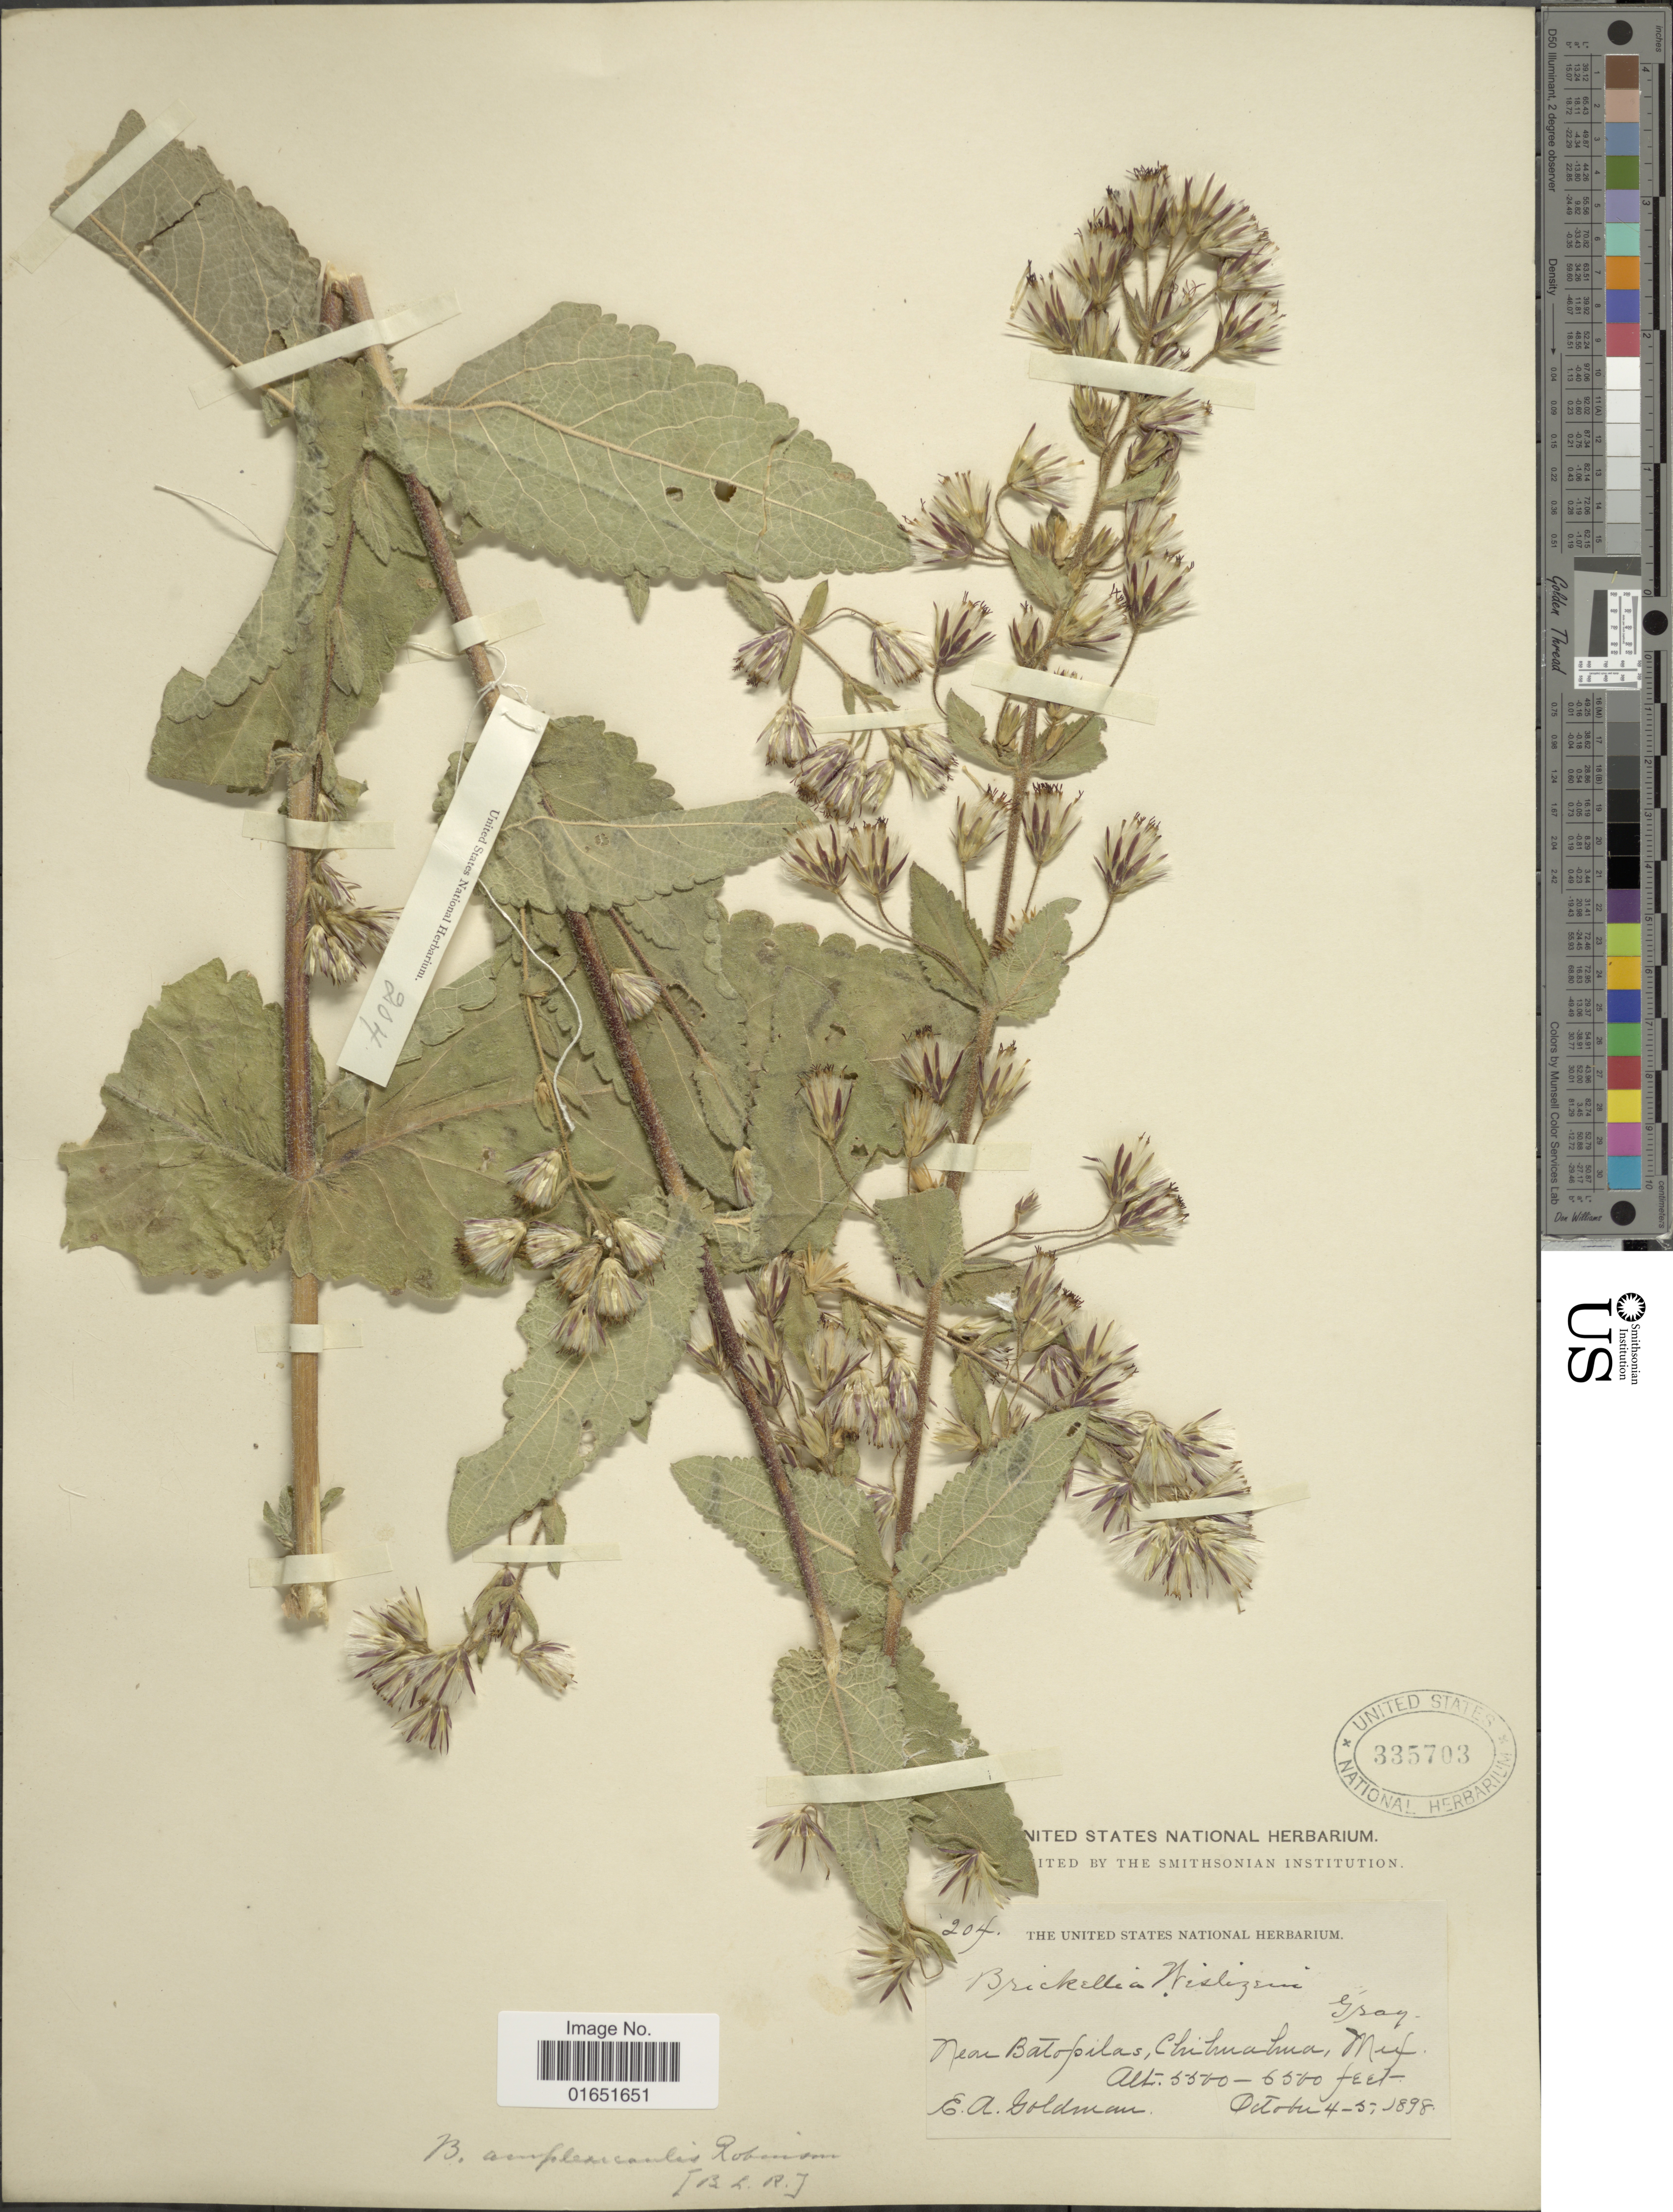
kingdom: Plantae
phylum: Tracheophyta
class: Magnoliopsida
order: Asterales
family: Asteraceae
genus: Brickellia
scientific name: Brickellia amplexicaulis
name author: B.L. Rob.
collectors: E. A. Goldman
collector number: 204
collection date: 1898-10-04/1898-10-05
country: Mexico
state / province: Chihuahua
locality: Near Batopilas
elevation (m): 1676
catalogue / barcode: US 335703